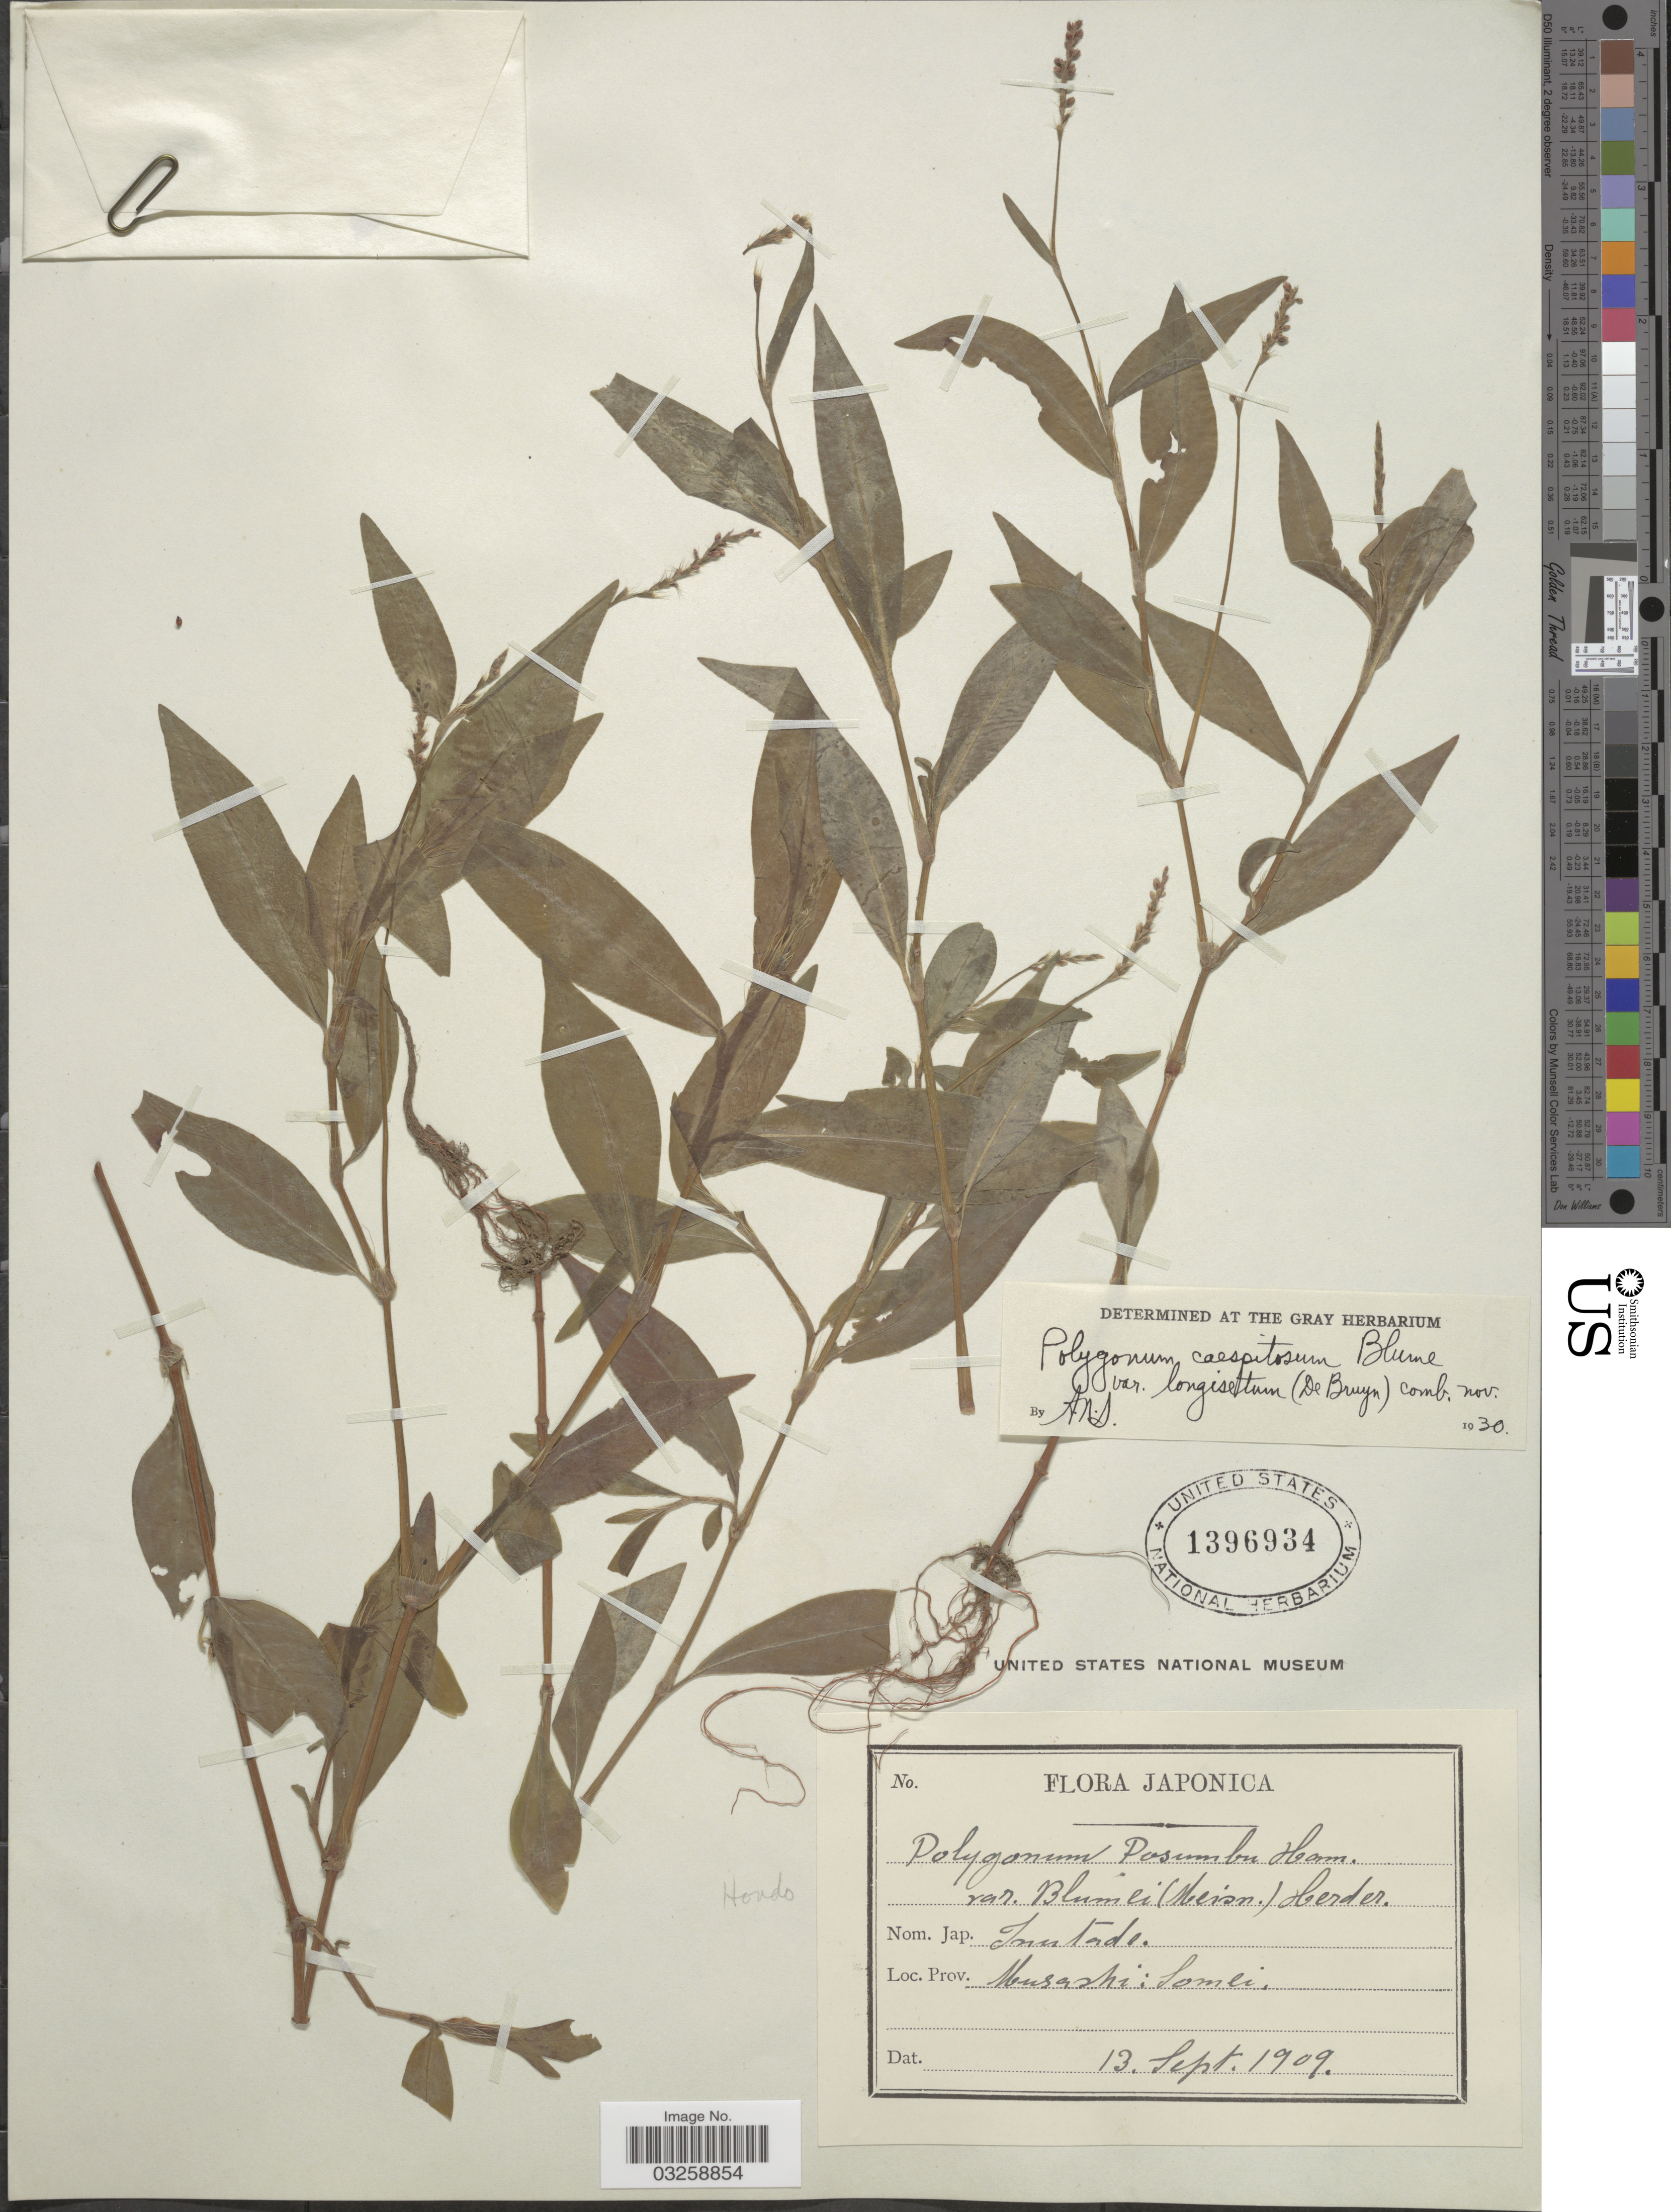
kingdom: Plantae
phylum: Tracheophyta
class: Magnoliopsida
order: Caryophyllales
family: Polygonaceae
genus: Polygonum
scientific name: Polygonum longisetum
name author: Bruijn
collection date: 1909-09-13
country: Japan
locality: Musashi: Somei. Hondo.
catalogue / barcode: US 1396934